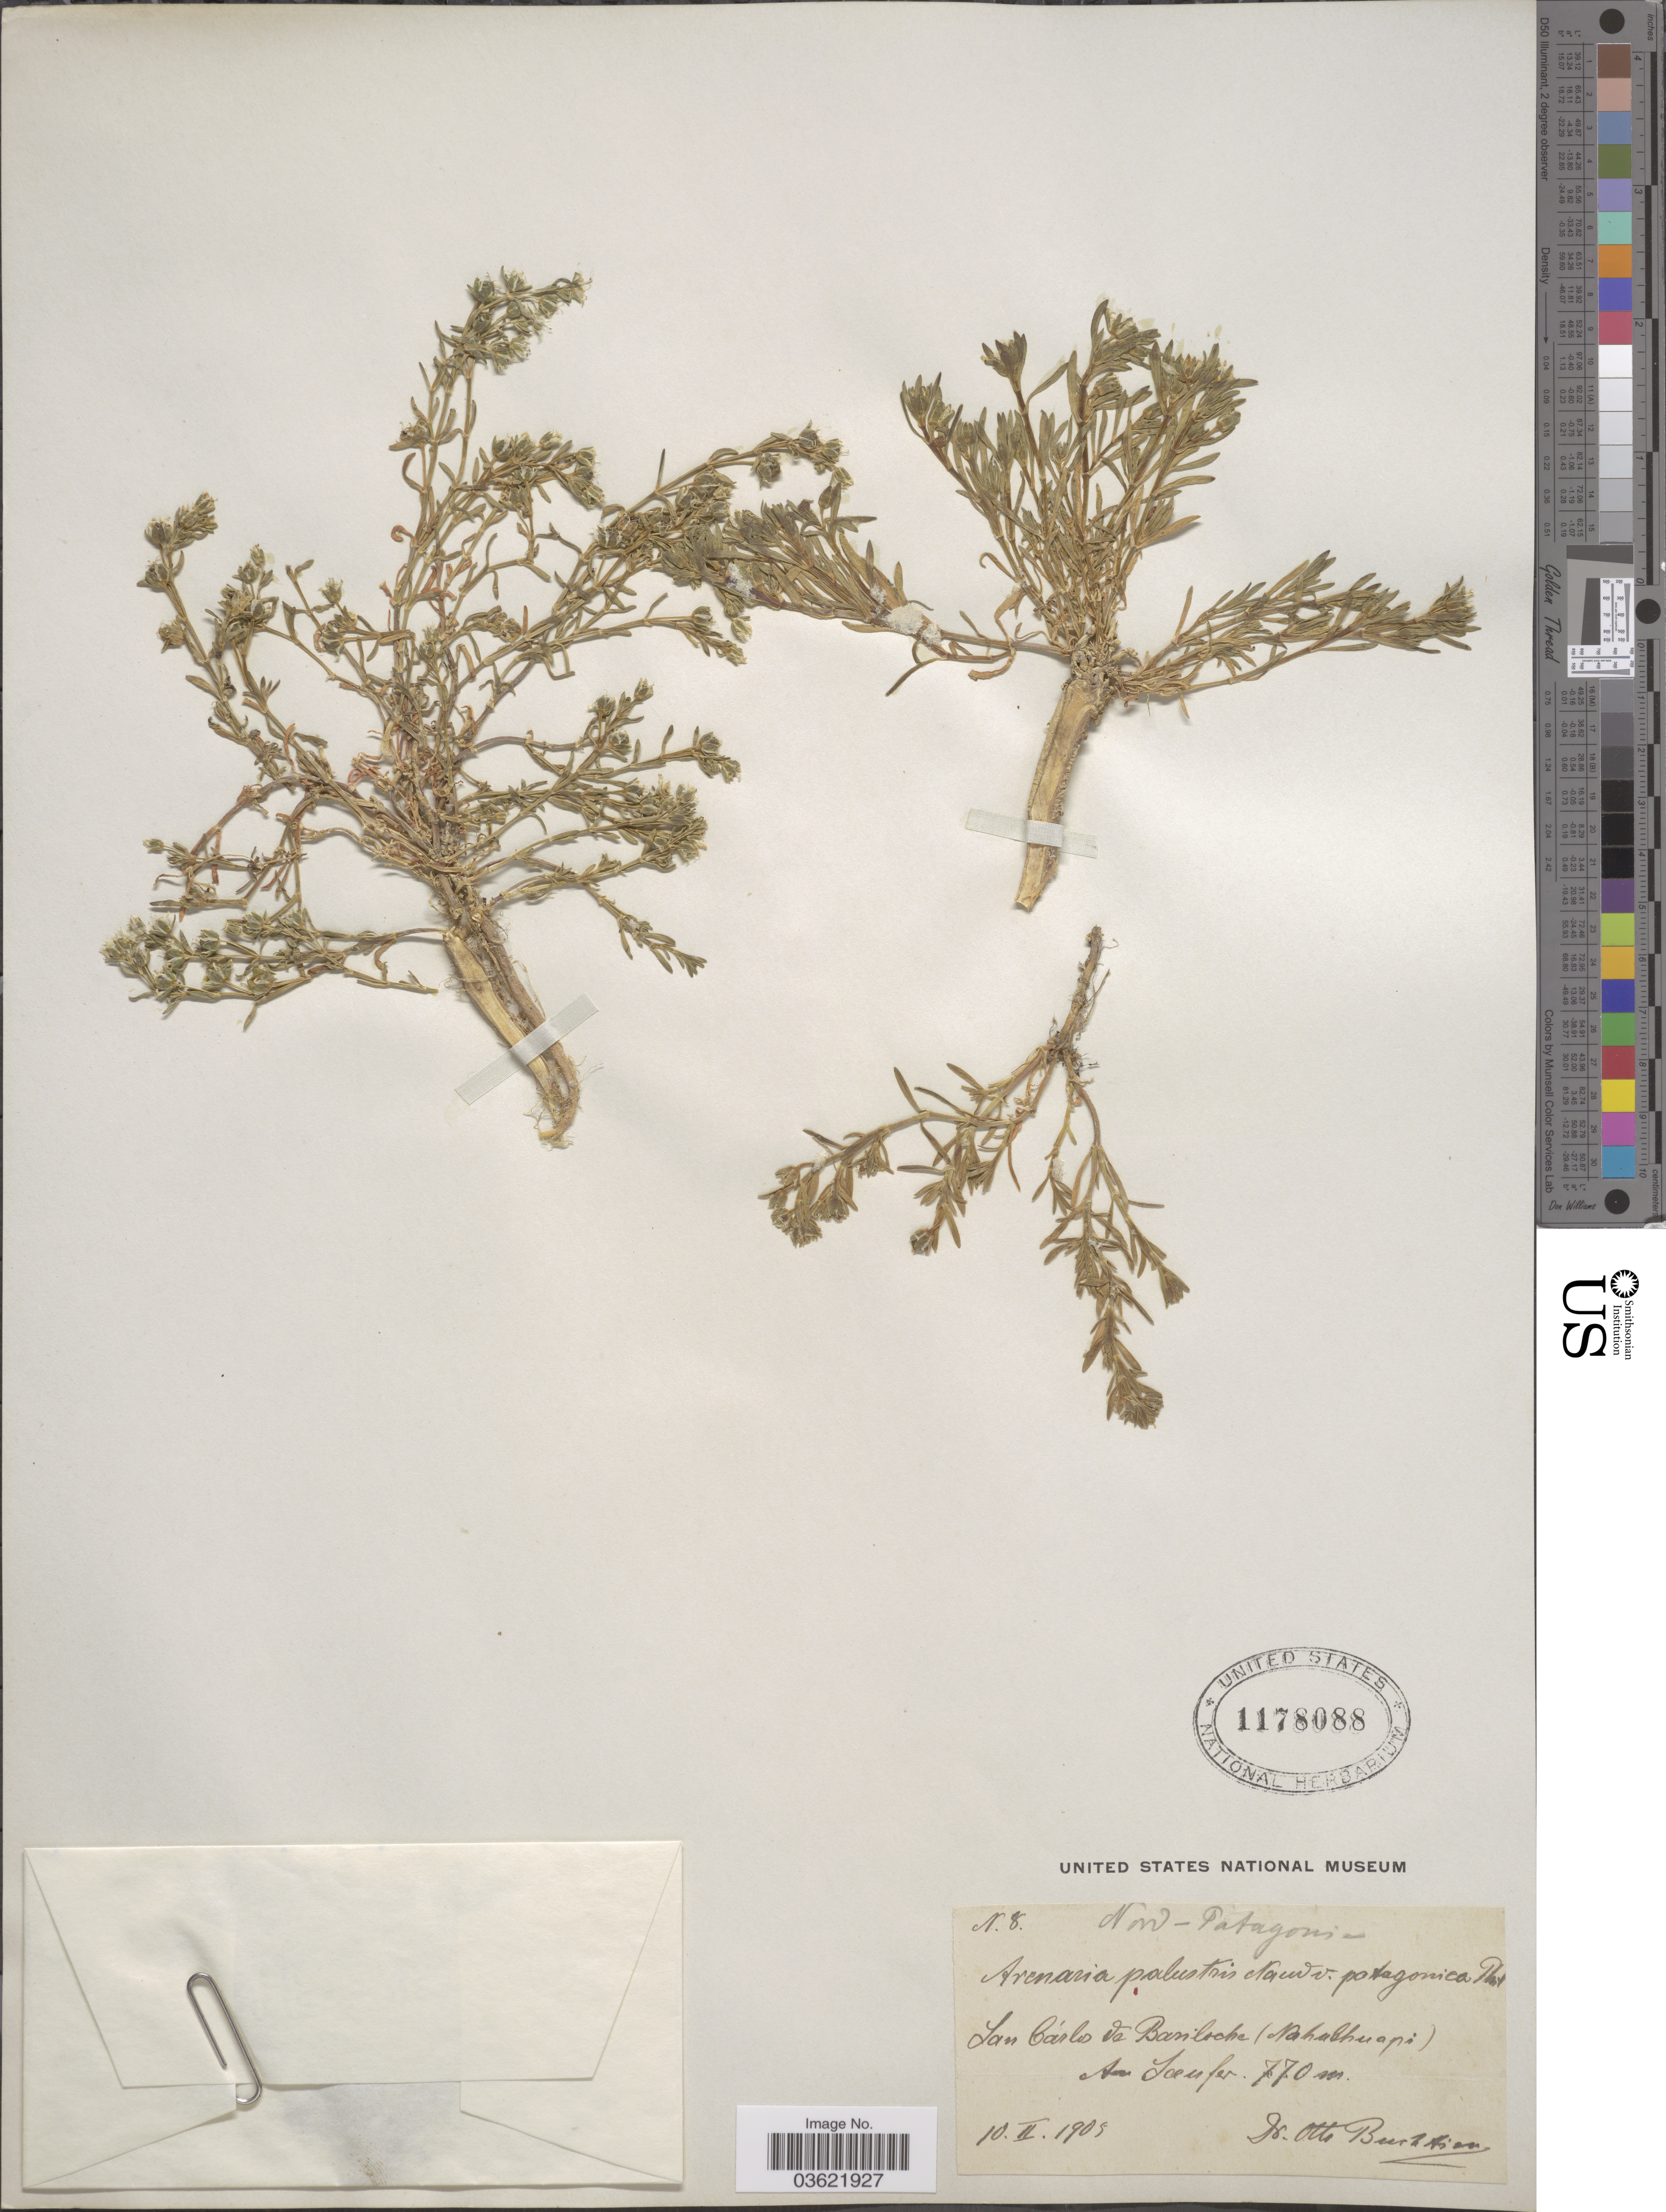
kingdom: Plantae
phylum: Tracheophyta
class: Magnoliopsida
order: Caryophyllales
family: Caryophyllaceae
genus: Arenaria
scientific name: Arenaria palustris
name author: Gay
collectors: O. Buchtien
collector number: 8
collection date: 1905-02-10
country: Argentina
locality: Nord-Patagonia. San Cárlos de Bariloche (Nahuelhuapi). Am Saufer.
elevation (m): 770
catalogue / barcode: US 1178088